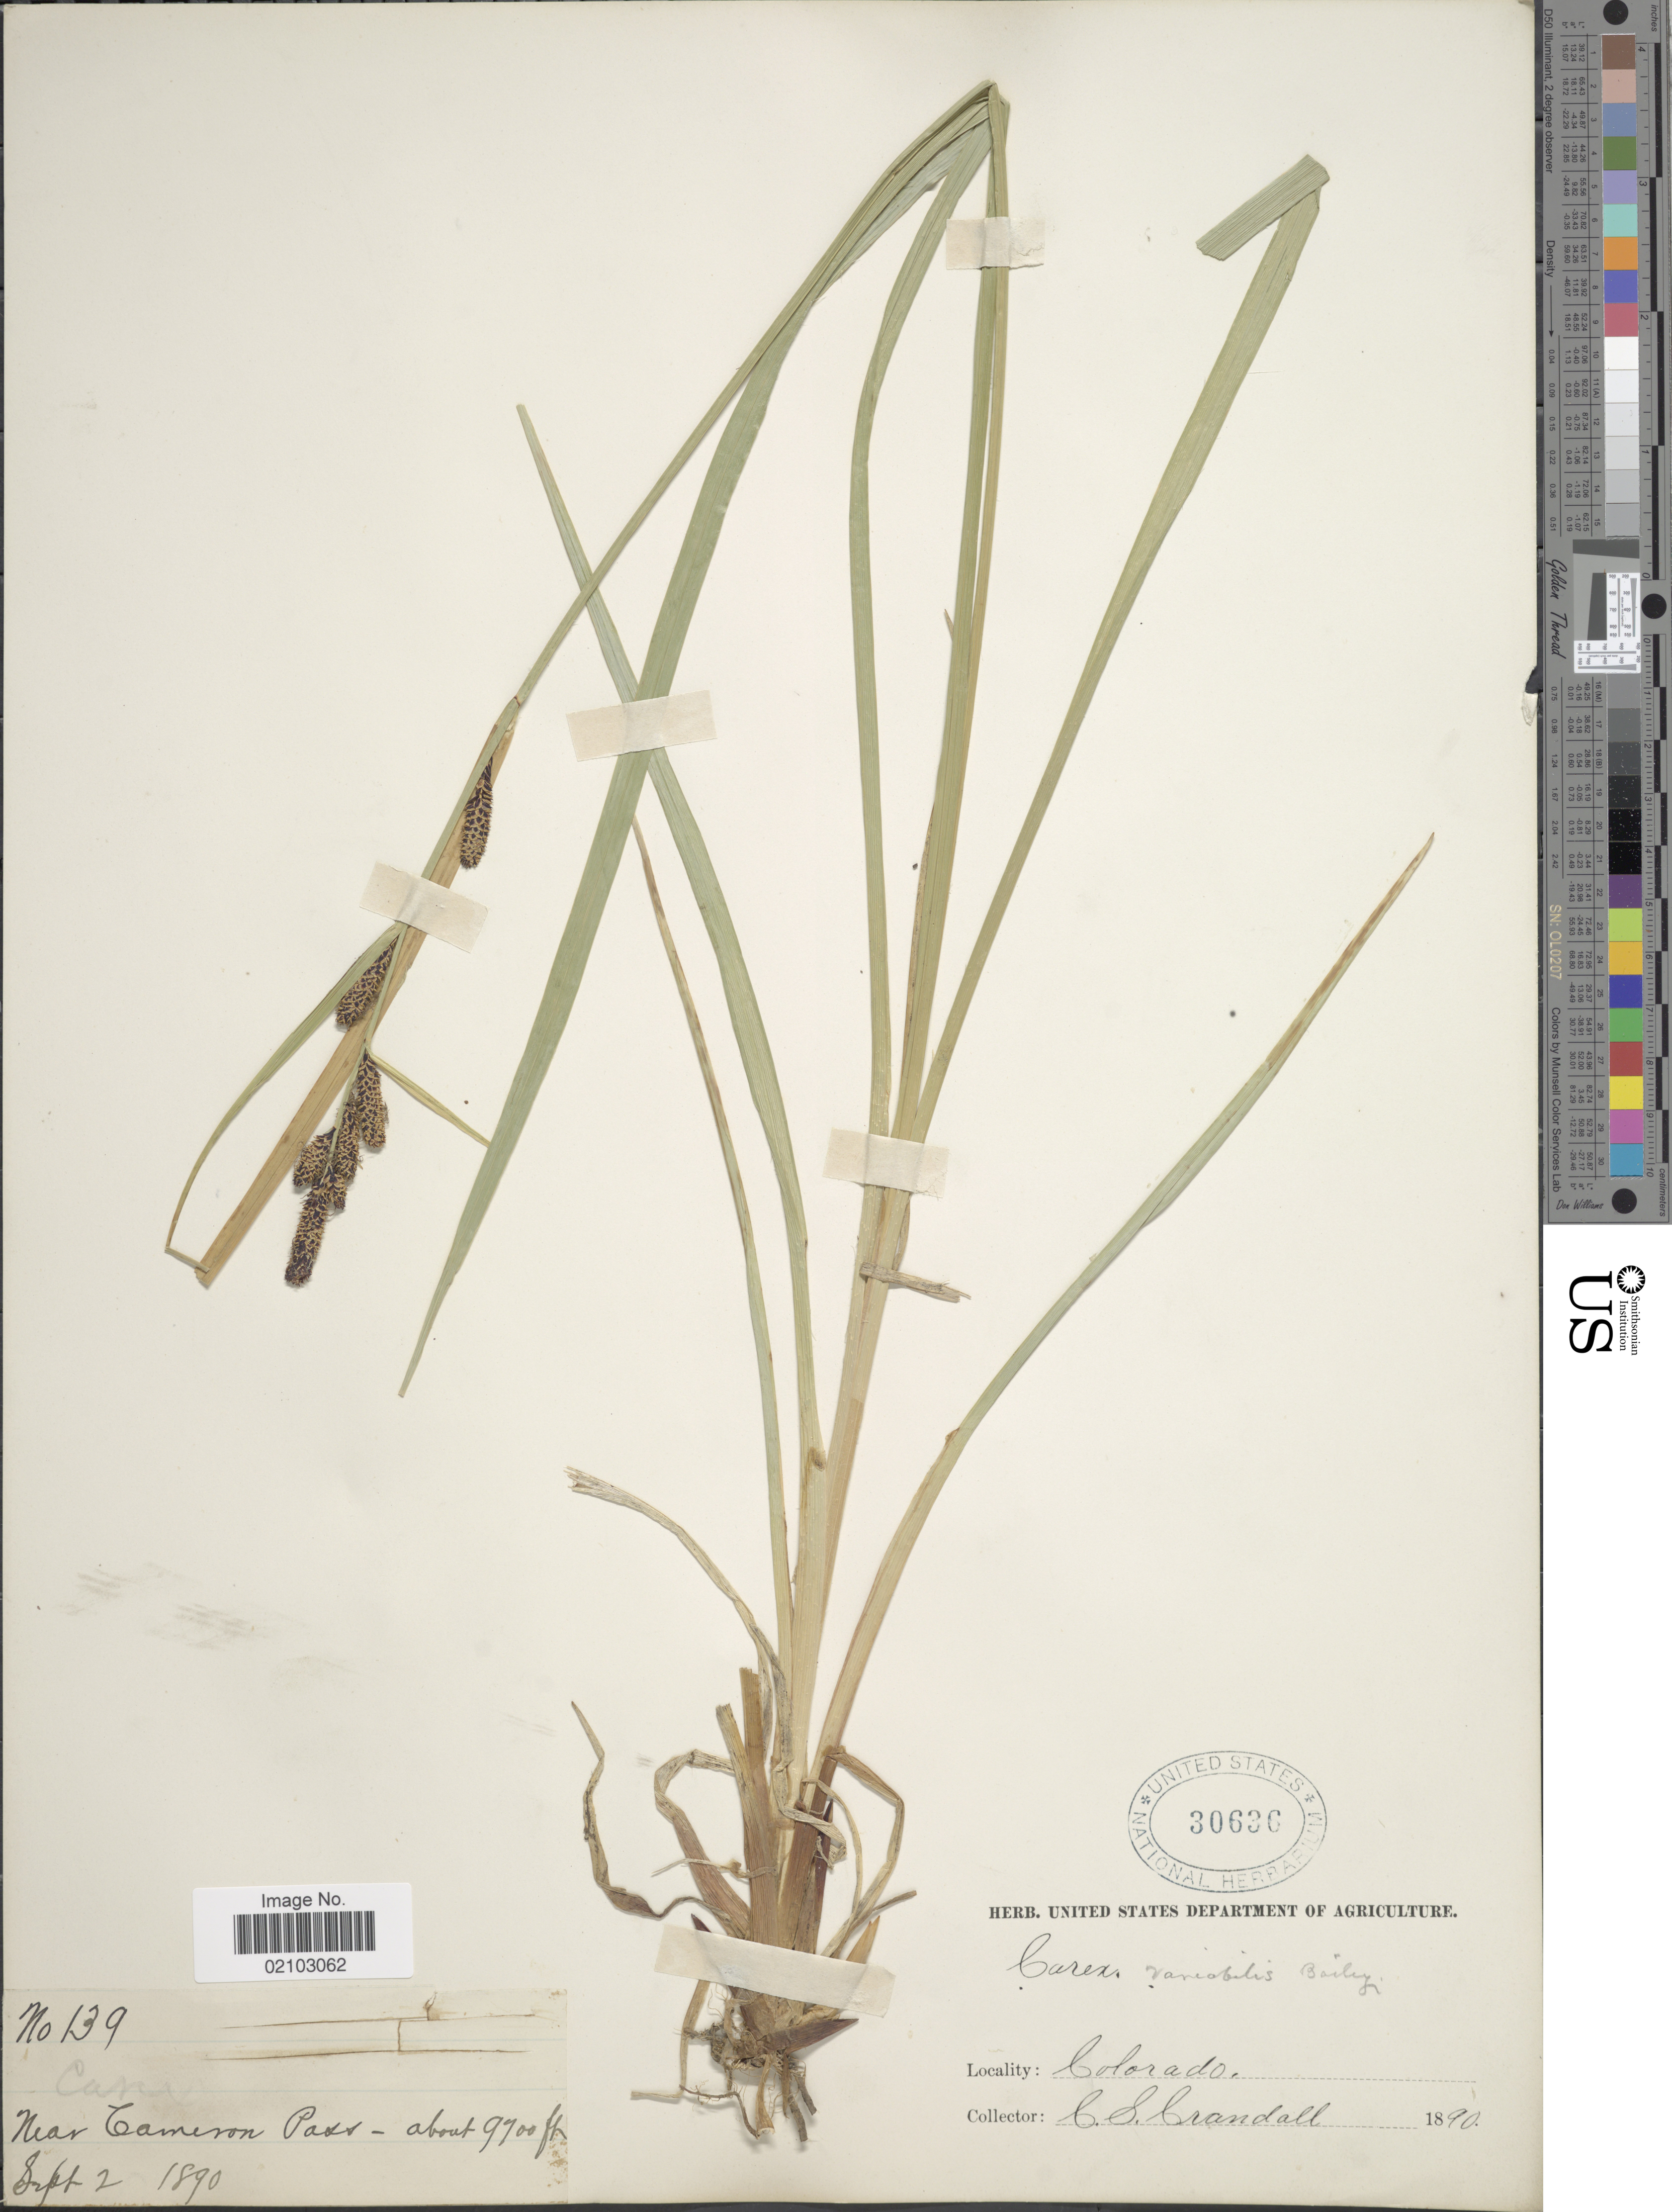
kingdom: Plantae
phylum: Tracheophyta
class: Liliopsida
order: Poales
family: Cyperaceae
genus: Carex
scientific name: Carex aquatilis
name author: Wahlenb.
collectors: C. Crandall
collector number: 139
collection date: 1890-09-02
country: United States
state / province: Colorado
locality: Near Cameron Pass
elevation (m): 2957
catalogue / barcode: US 30636